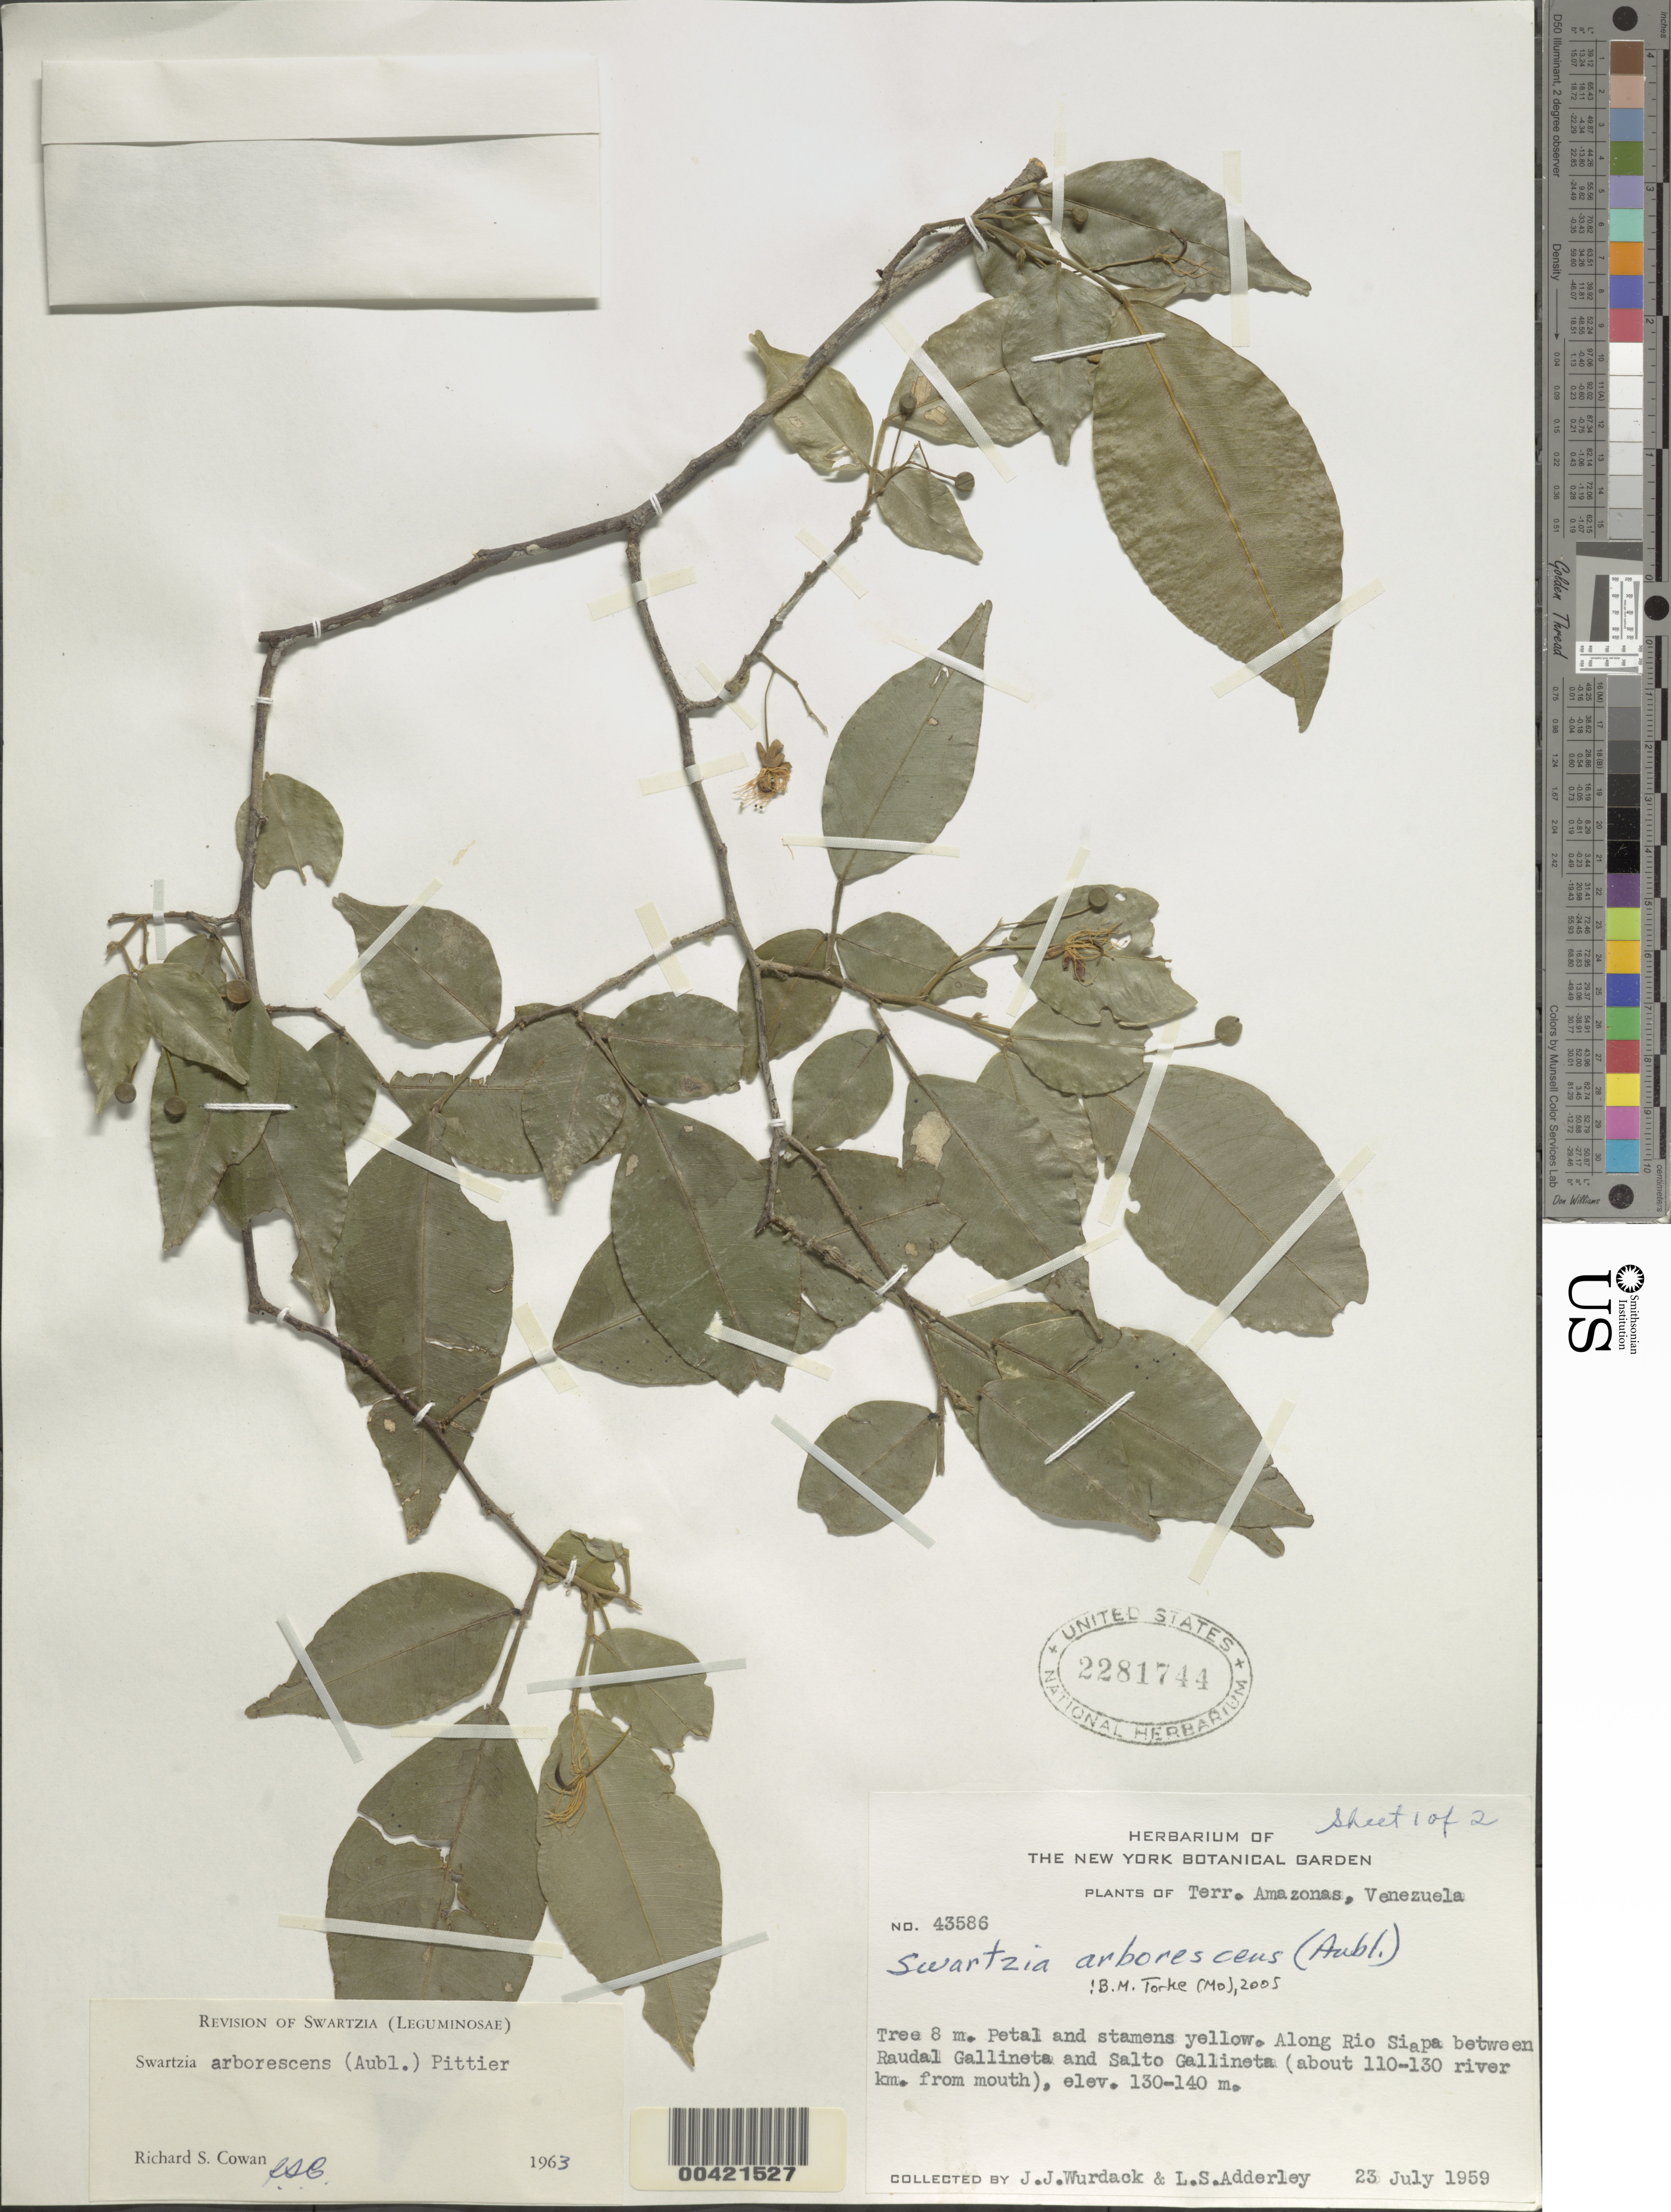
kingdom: Plantae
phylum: Tracheophyta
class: Magnoliopsida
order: Fabales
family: Fabaceae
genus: Swartzia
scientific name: Swartzia arborescens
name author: (Aubl.) Pittier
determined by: Cowan, R. S.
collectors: J. J. Wurdack & L. S. Adderley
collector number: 43586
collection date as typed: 23 Jul 1959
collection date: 1959-07-23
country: Venezuela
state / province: Amazonas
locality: Raudal gallineta and salto gallineta, between; 110-130 river km. from mouth of rio siapa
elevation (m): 130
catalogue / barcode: US 2281744